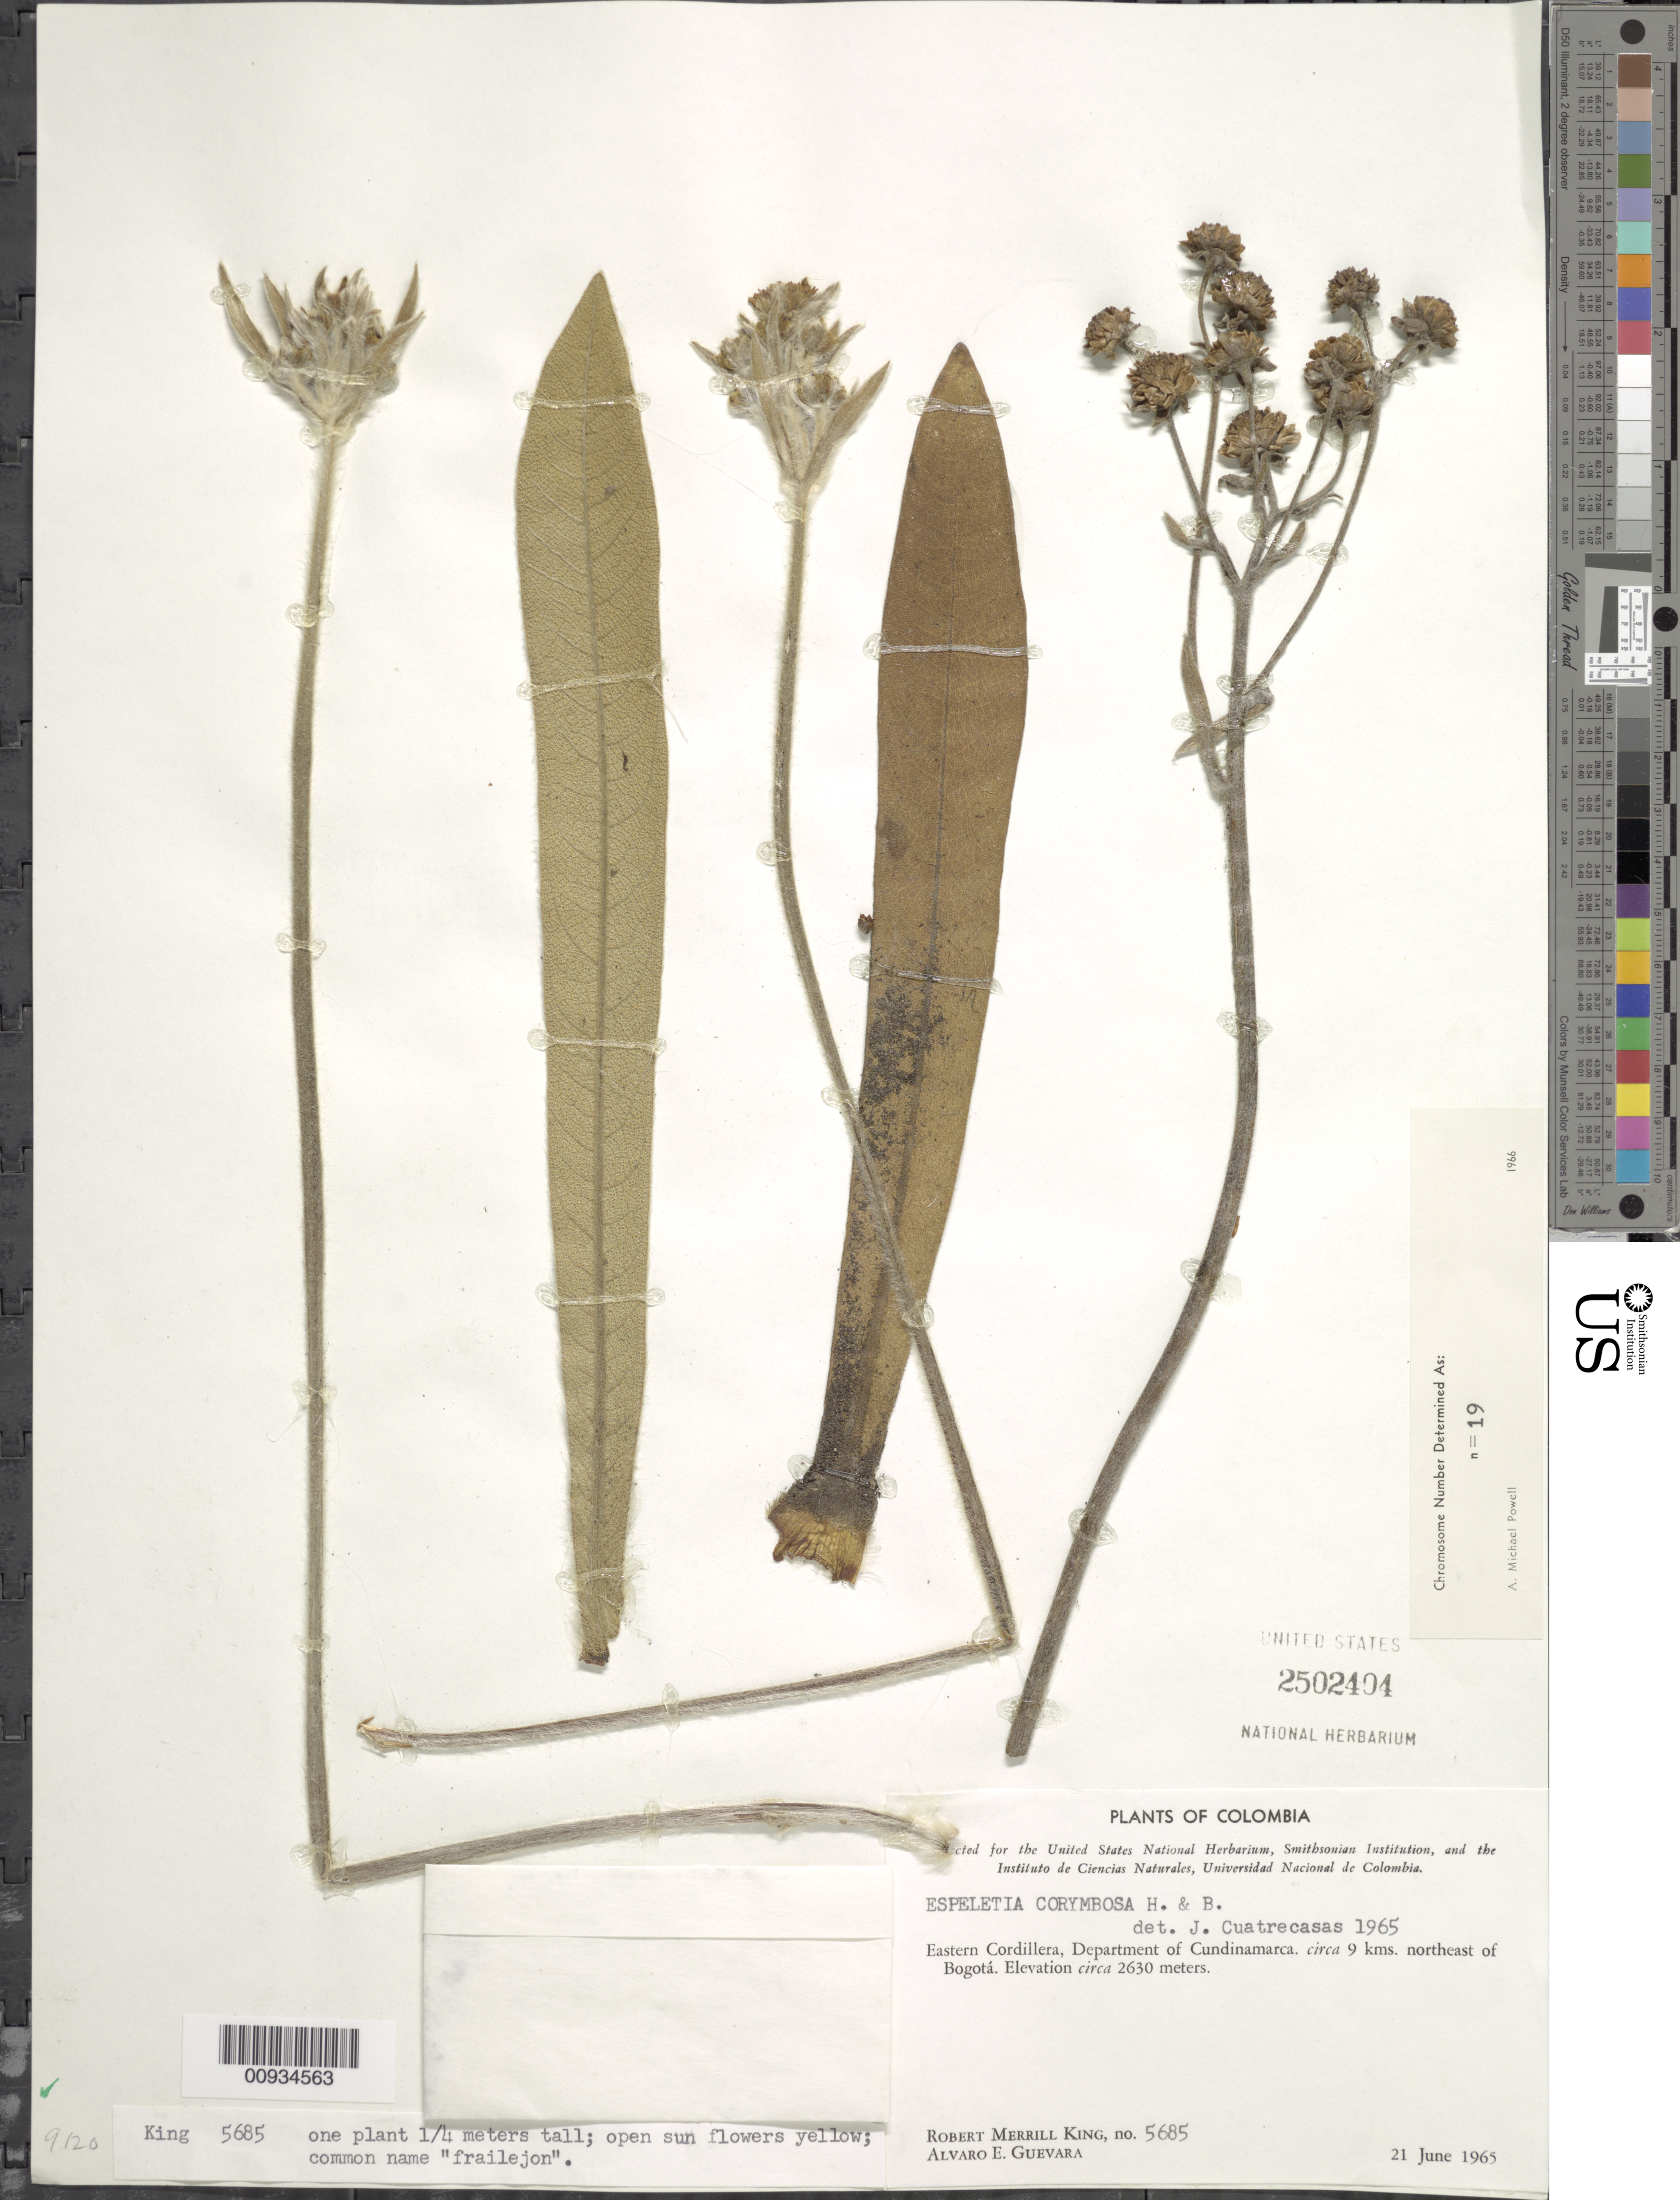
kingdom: Plantae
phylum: Tracheophyta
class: Magnoliopsida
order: Asterales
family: Asteraceae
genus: Espeletiopsis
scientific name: Espeletiopsis corymbosa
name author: (Humb. & Bonpl.) Cuatrec.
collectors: R. M. King & A. E. Guevara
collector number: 5685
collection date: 1965-06-21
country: Colombia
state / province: Cundinamarca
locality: Circa 9 km NE of Bogotá.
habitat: Open sun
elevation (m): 2630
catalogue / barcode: US 2502404